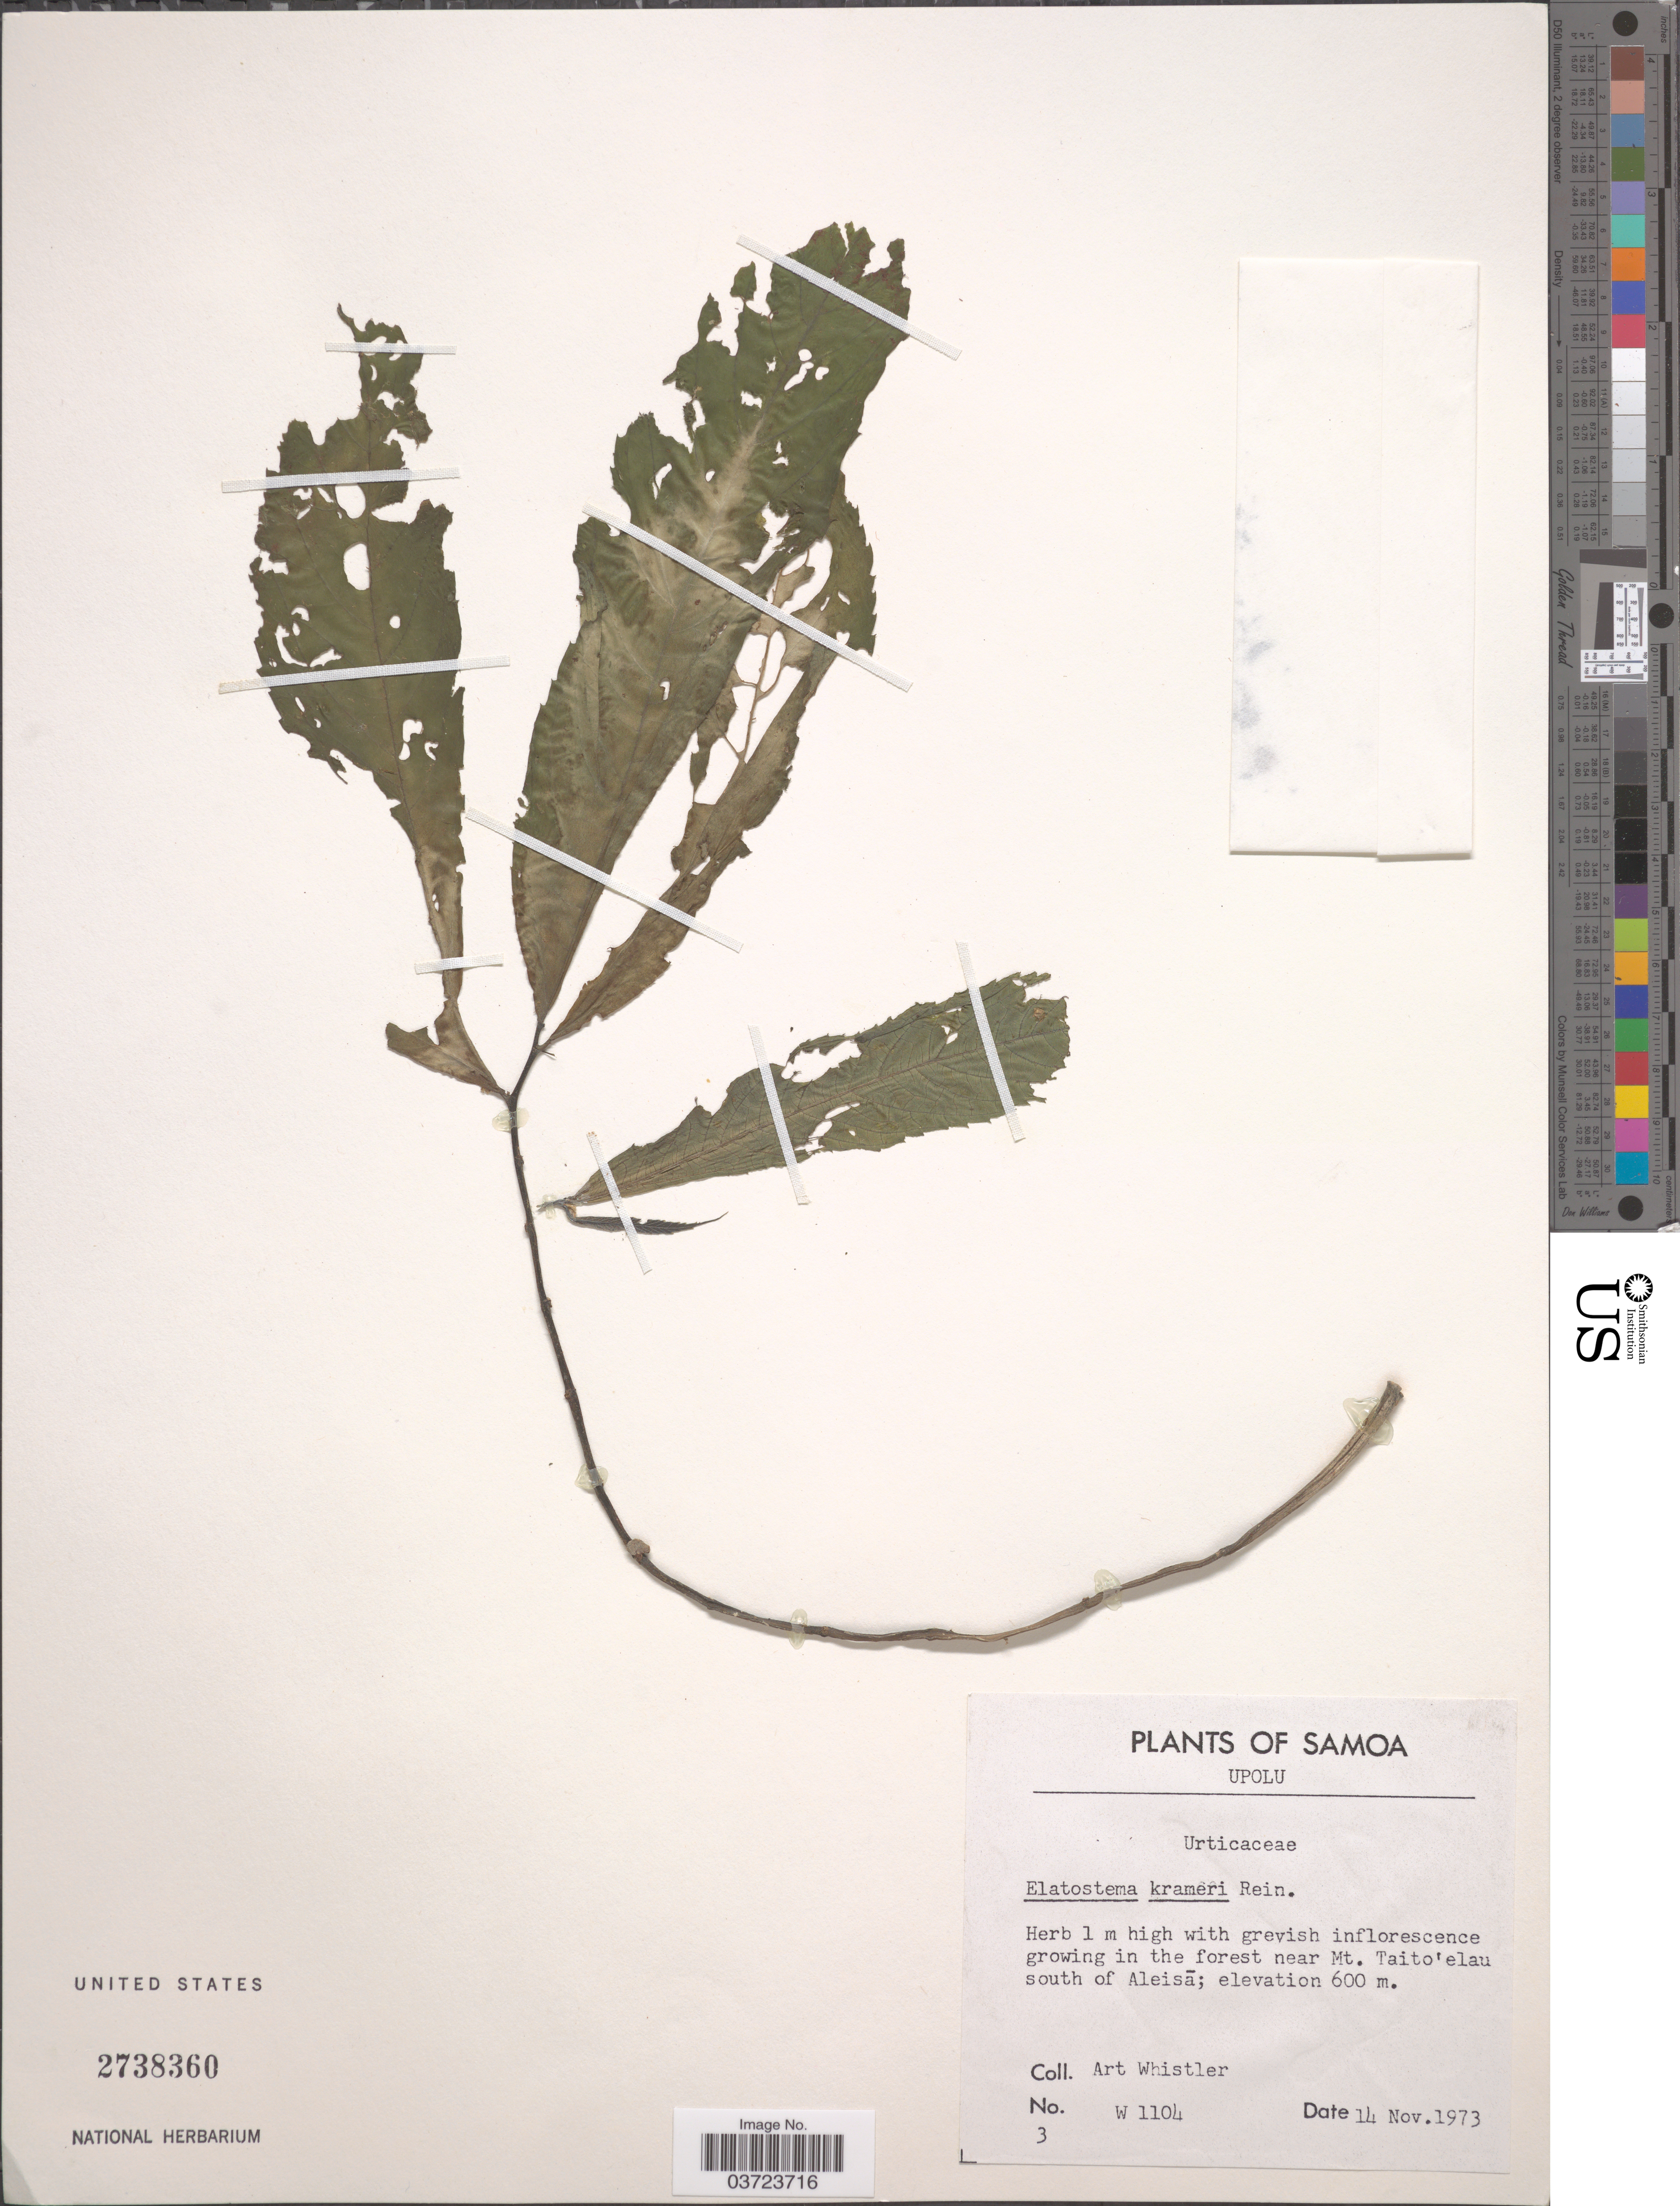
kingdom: Plantae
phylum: Tracheophyta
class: Magnoliopsida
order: Rosales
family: Urticaceae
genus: Elatostema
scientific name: Elatostema krameri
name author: Reinecke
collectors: A. Whistler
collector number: W1104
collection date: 1973-11-14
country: Samoa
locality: Samoa. Upolu. In the forest near Mt. Taito'elau south of Aleisa.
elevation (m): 600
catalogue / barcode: US 2738360